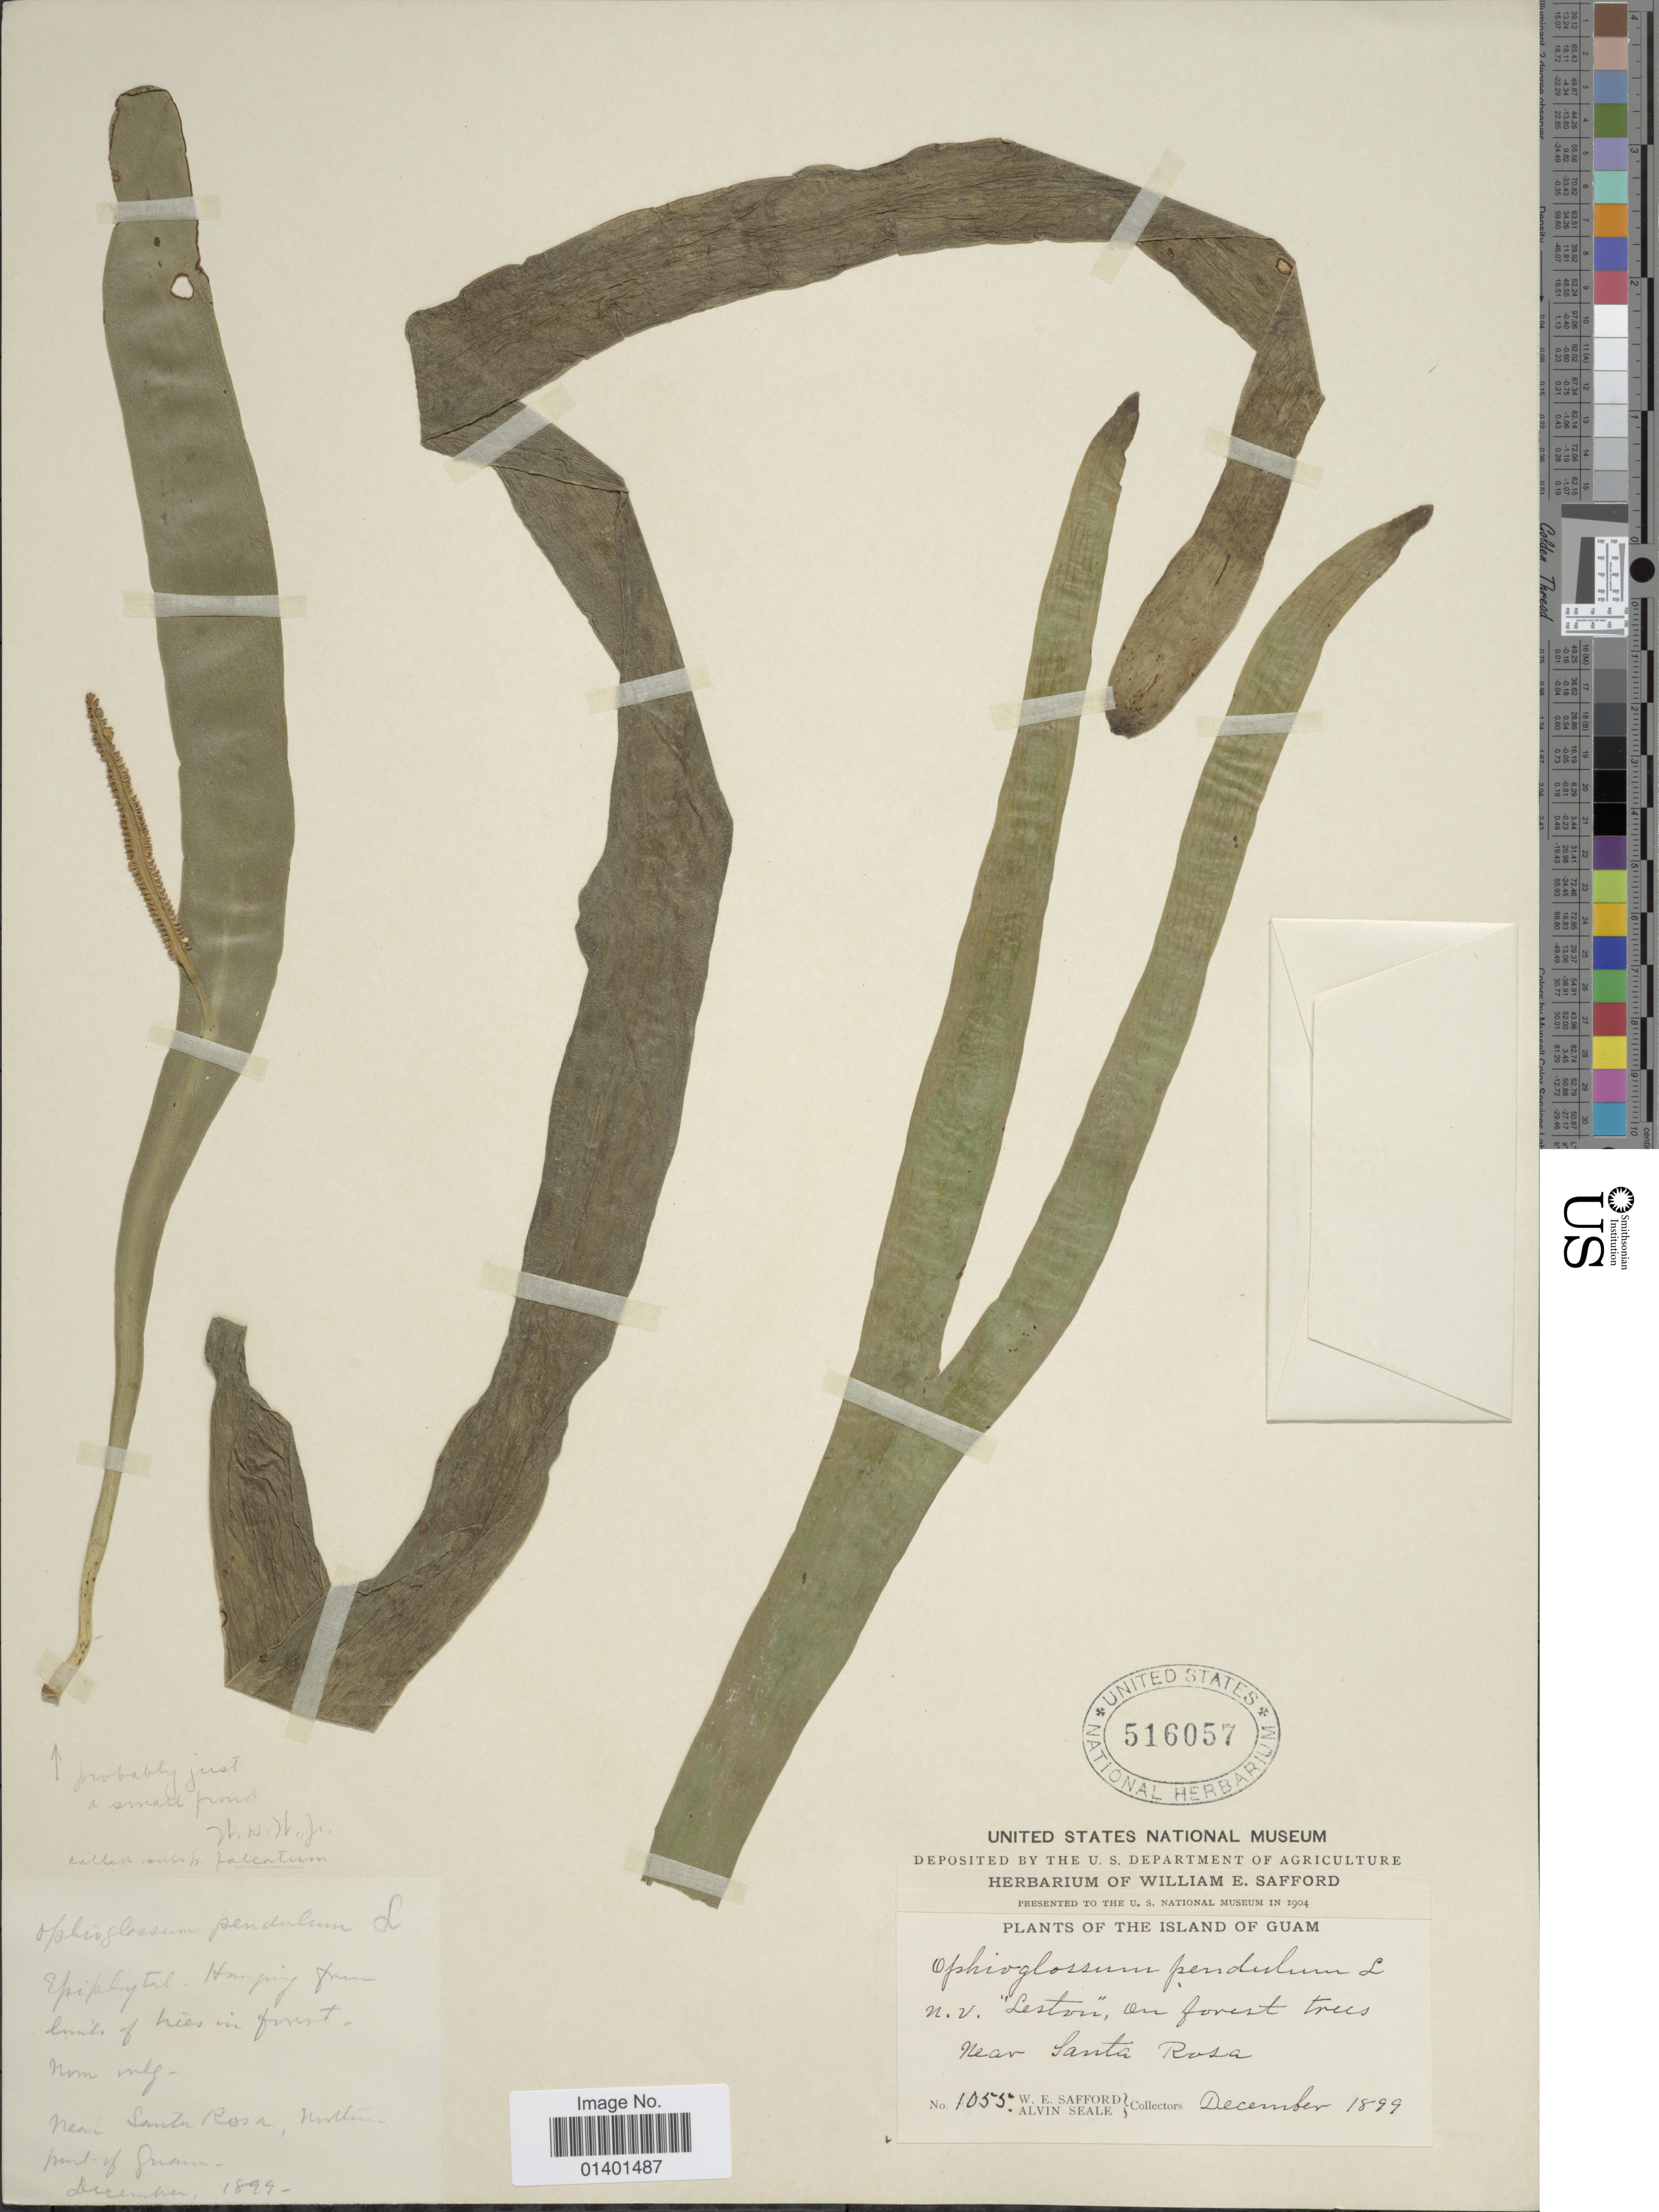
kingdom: Plantae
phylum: Tracheophyta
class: Polypodiopsida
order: Ophioglossales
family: Ophioglossaceae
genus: Ophioderma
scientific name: Ophioderma pendulum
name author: (L.) C. Presl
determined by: Wagner, W. L., (BOT), Smithsonian Institution - National Museum of Natural History (UNITED STATES)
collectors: W. E. Safford & A. Seale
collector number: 1055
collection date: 1899-12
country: Guam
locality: Island of Guam, near Santa Rosa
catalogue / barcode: US 516057